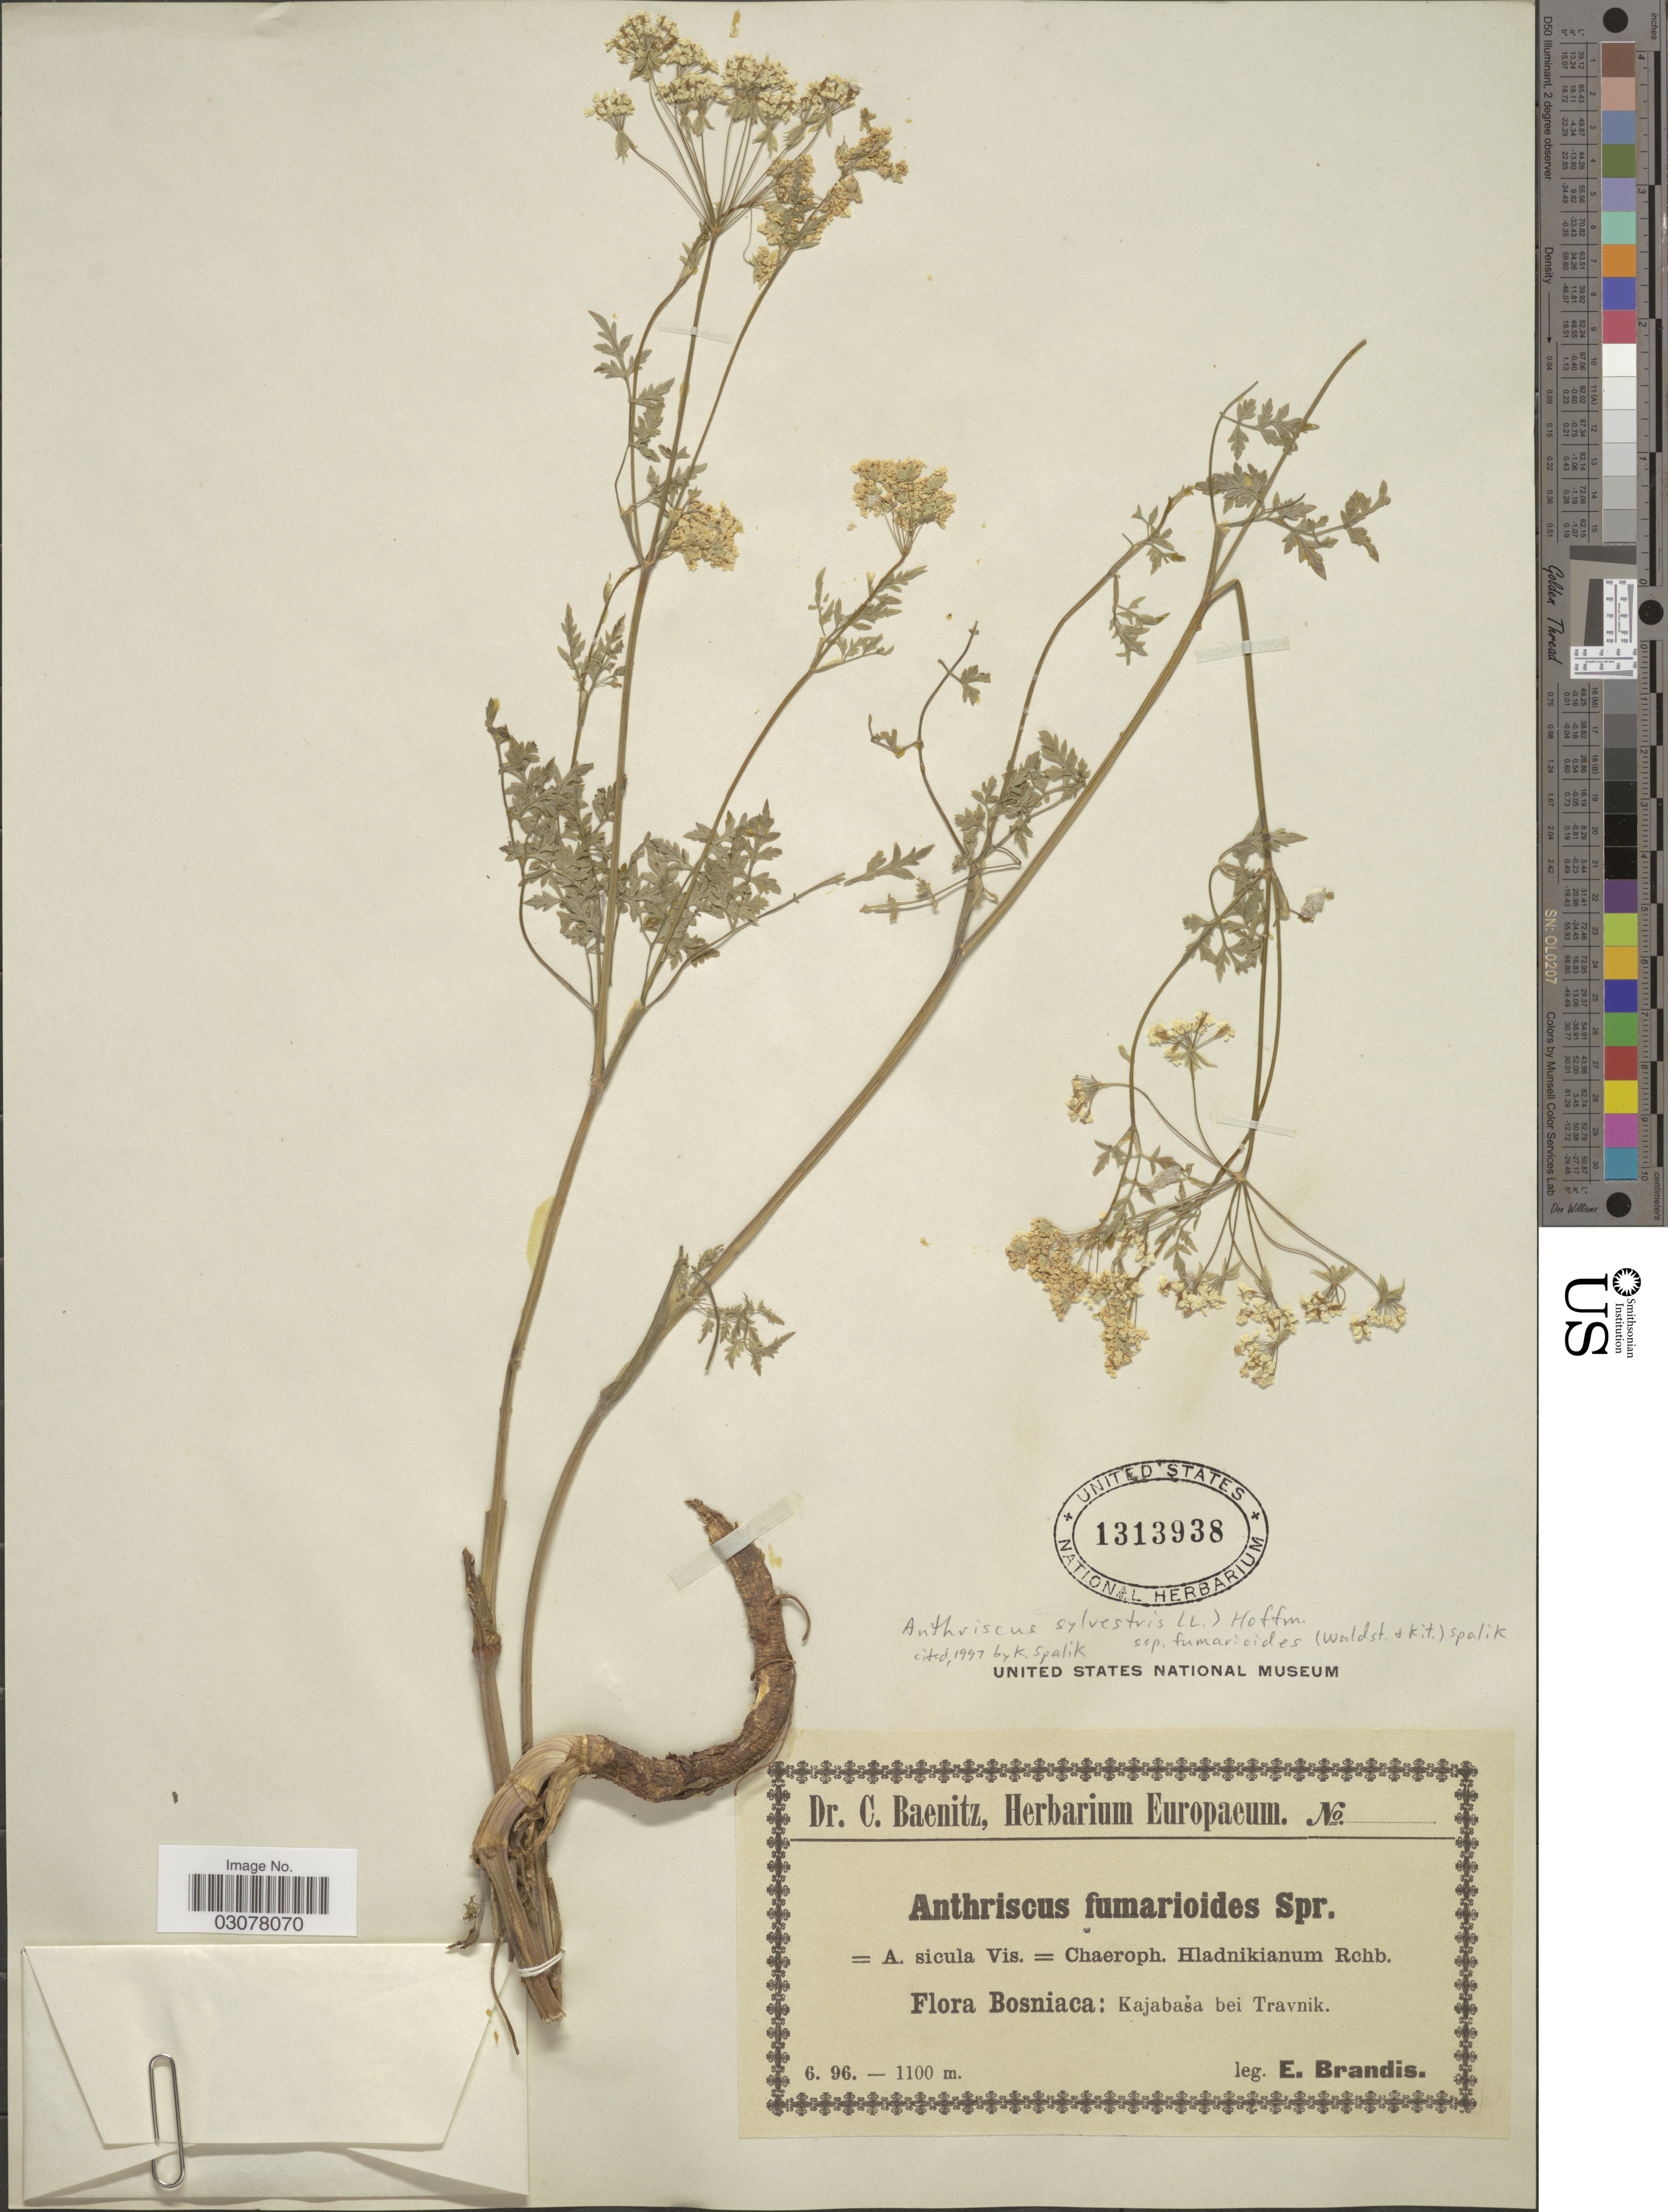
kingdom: Plantae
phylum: Tracheophyta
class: Magnoliopsida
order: Apiales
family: Apiaceae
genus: Anthriscus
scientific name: Anthriscus sylvestris subsp. fumarioides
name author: (Waldst. & Kit.) Spalik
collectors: E. Brandis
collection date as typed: Transcribed d/m/y: /6/96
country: Bosnia and Herzegovina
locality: Bosniaca: Kajabasa bei Travnik.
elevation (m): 1100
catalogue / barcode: US 1313938